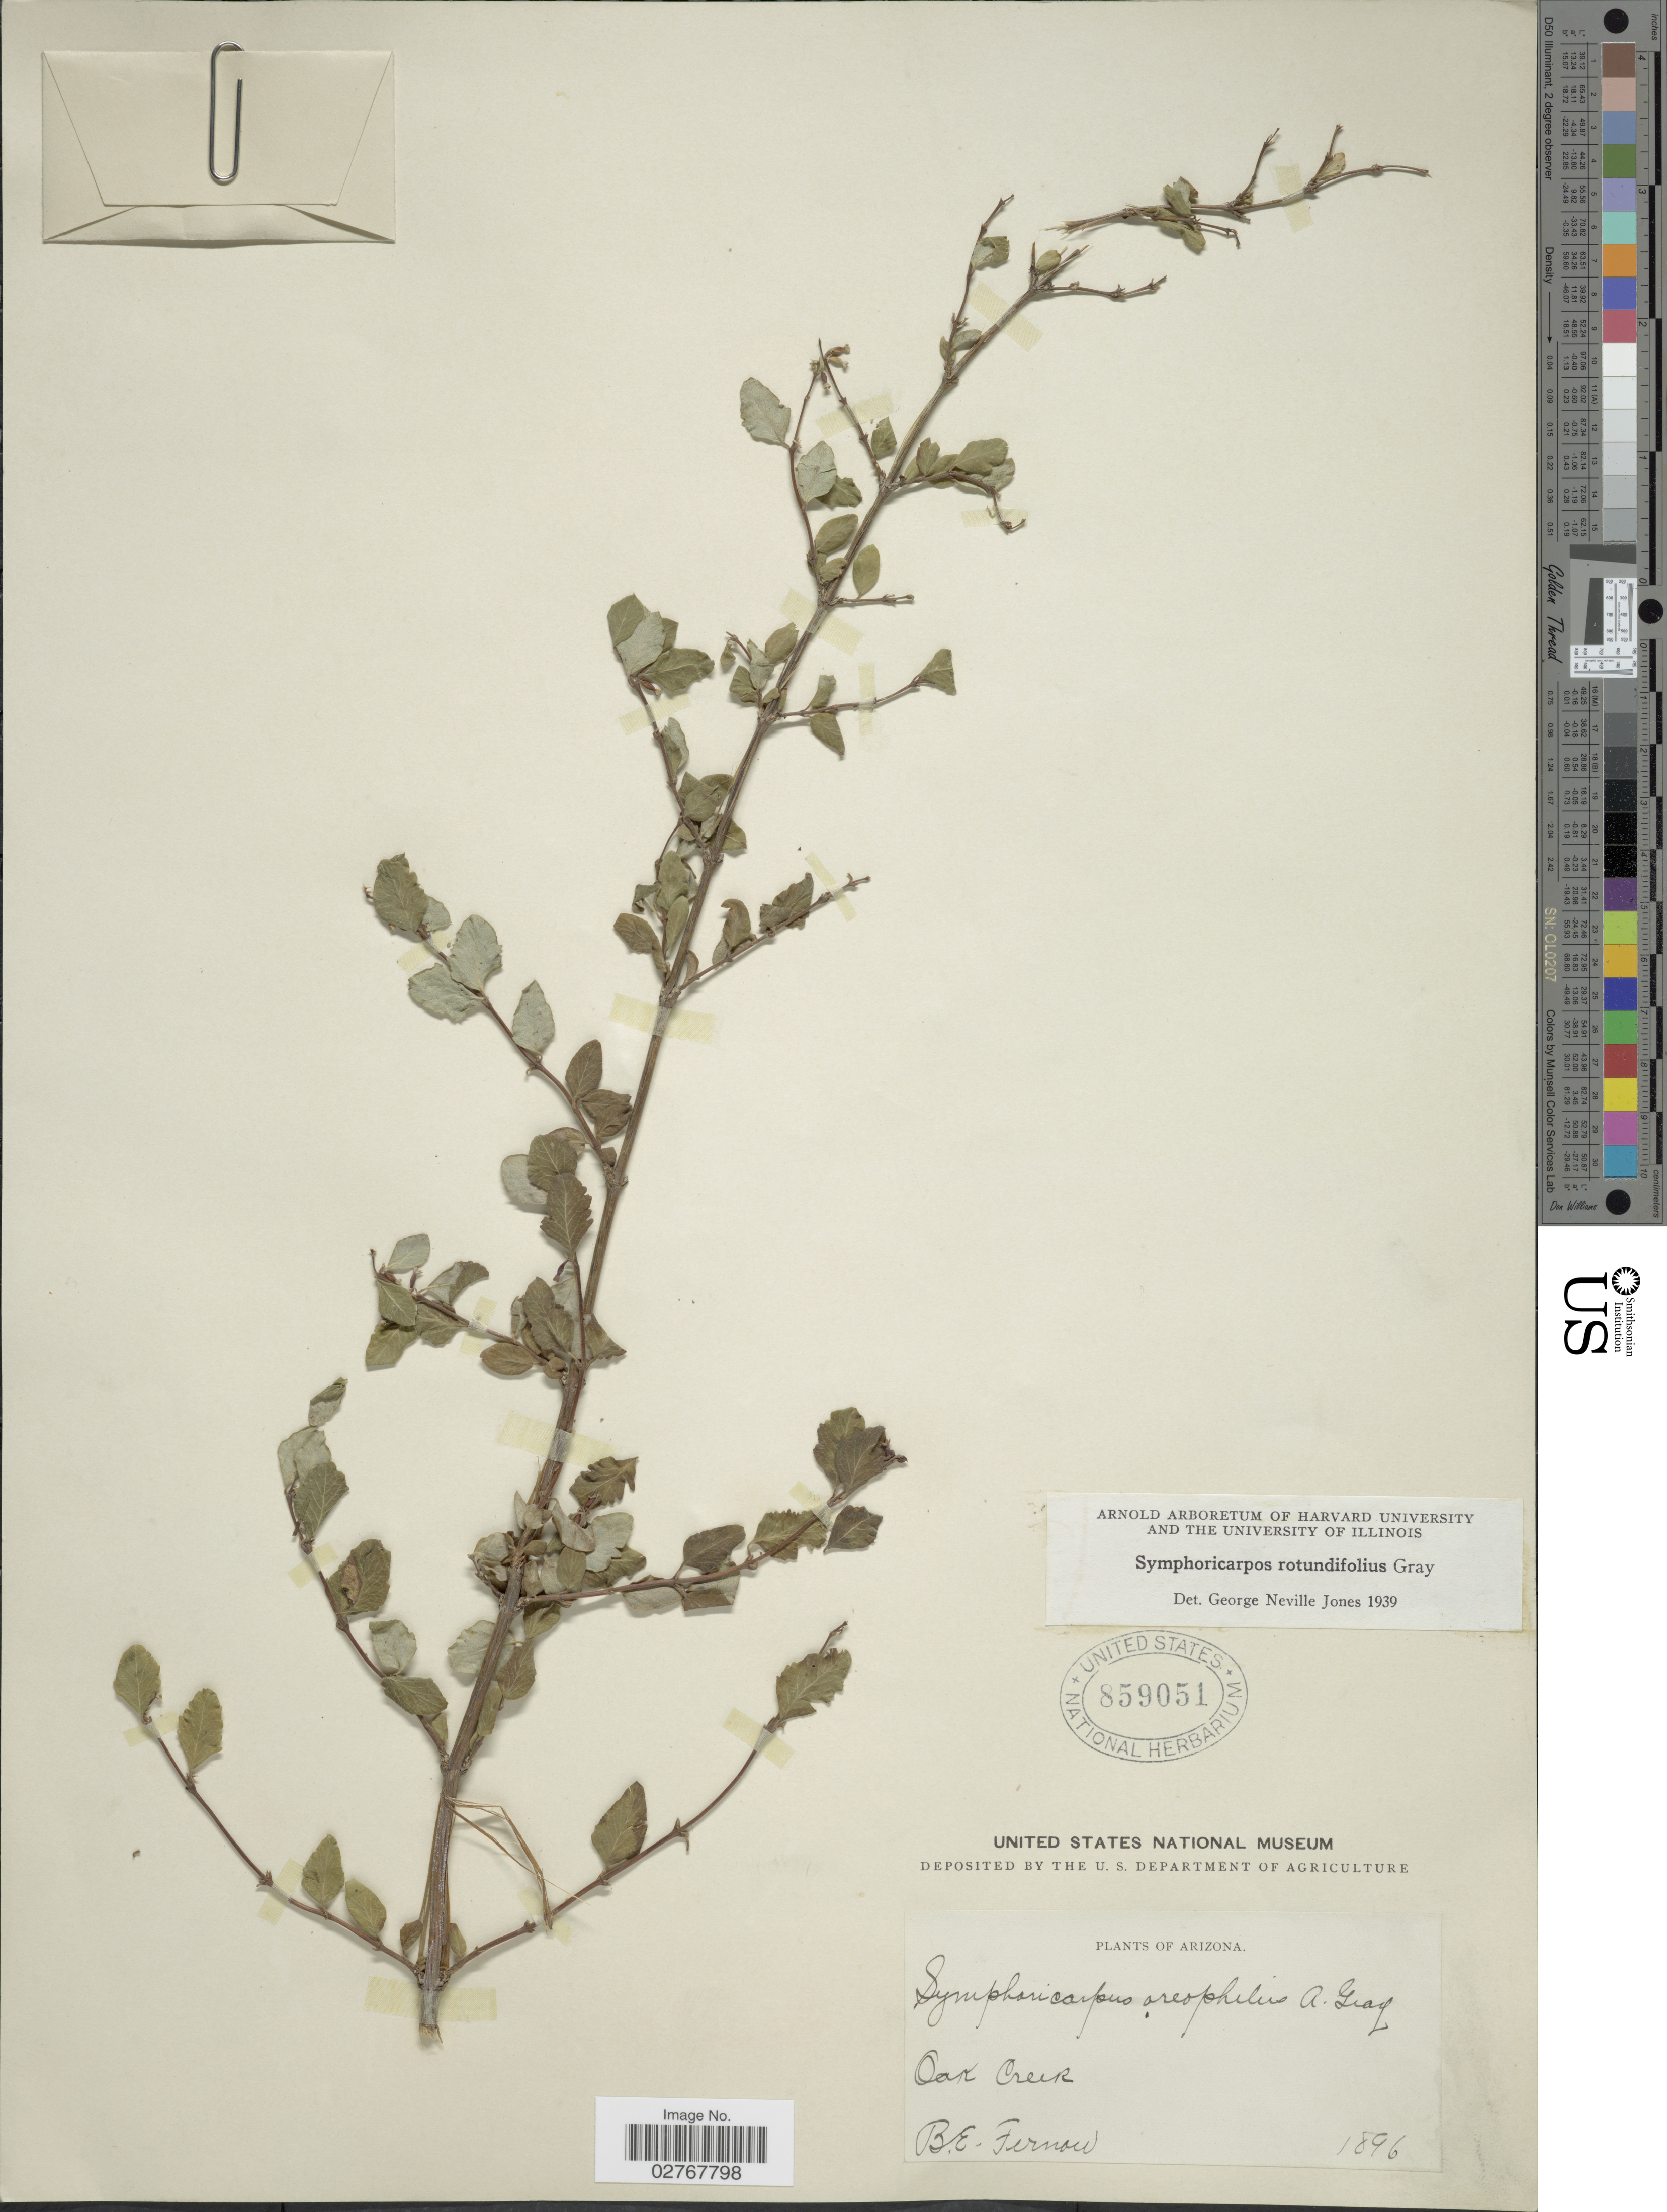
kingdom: Plantae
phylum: Tracheophyta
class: Magnoliopsida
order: Dipsacales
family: Caprifoliaceae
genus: Symphoricarpos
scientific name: Symphoricarpos rotundifolius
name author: A. Gray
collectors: B. Fernow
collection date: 1896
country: United States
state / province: Arizona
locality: Oak Creek.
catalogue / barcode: US 859051